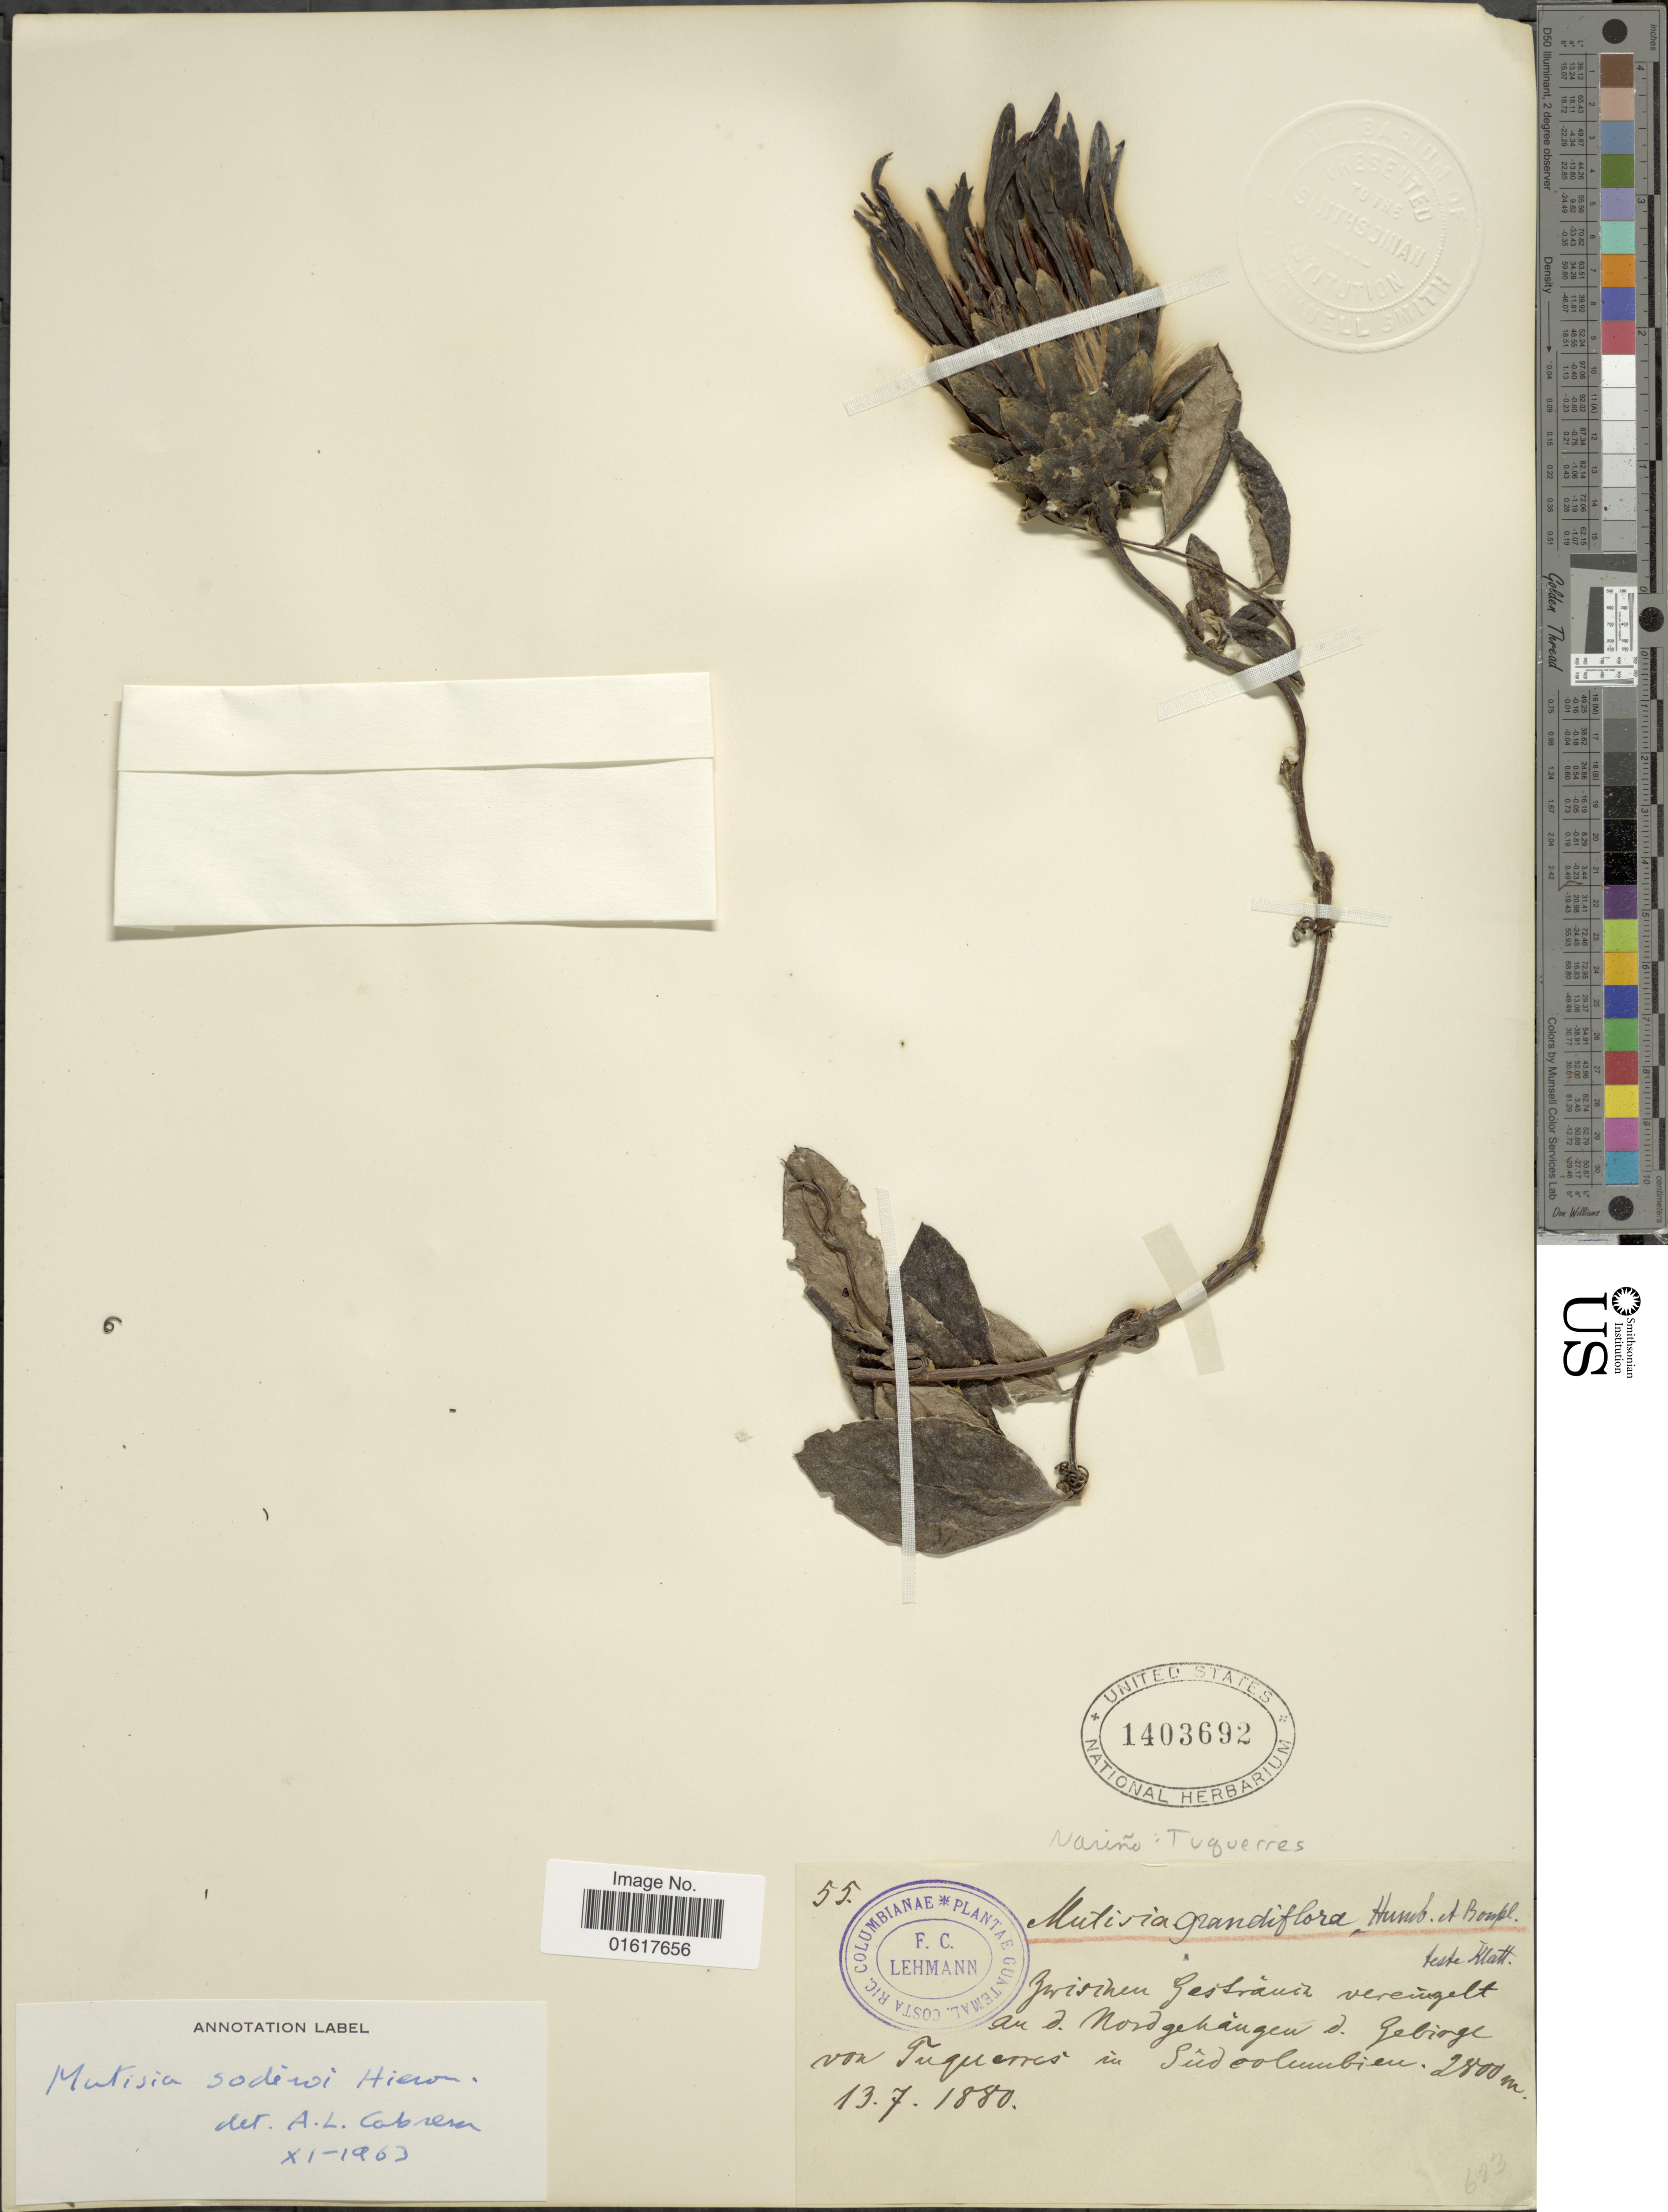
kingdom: Plantae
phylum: Tracheophyta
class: Magnoliopsida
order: Asterales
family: Asteraceae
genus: Mutisia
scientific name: Mutisia sodiroi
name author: Hieron.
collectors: F. C. Lehmann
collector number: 55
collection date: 1880-07-13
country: Colombia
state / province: Nariño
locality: Tuquerres. Zwishen Gestrauch vereinzelt an d. Nordgehangen d. Gebirge von Tuquerres in Sudcolumbinen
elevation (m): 2800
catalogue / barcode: US 1403692